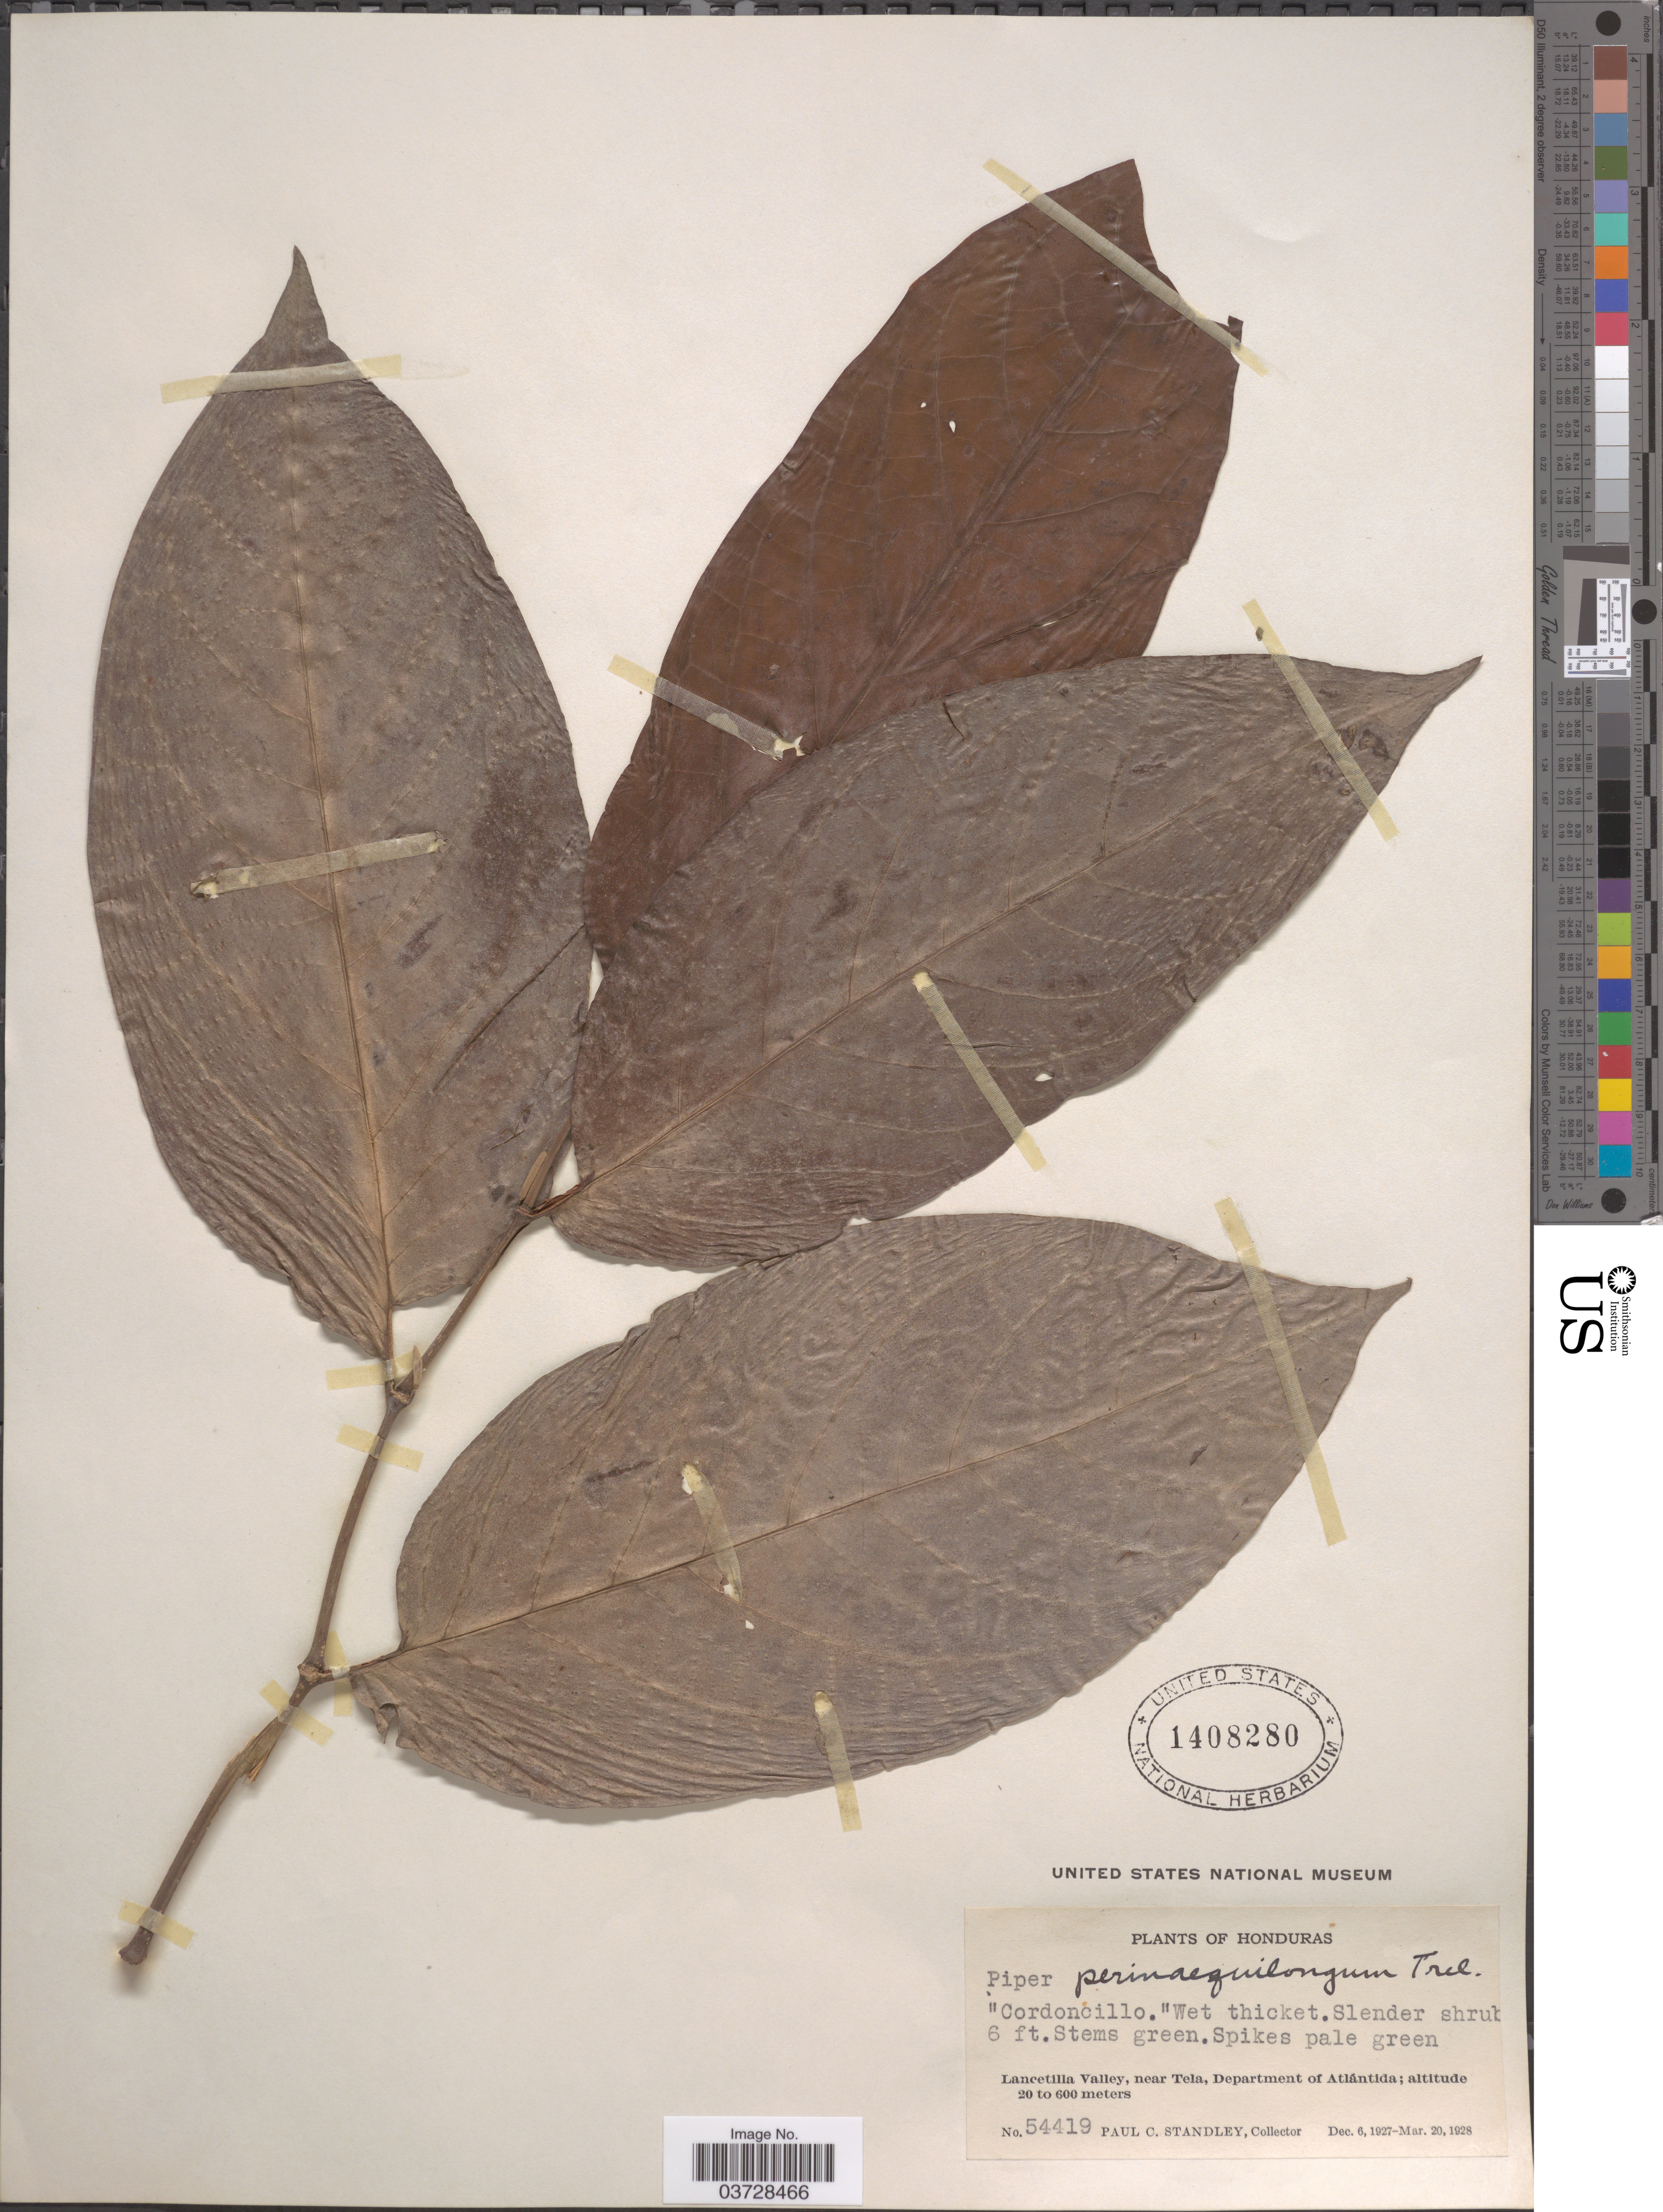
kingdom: Plantae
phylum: Tracheophyta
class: Magnoliopsida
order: Piperales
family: Piperaceae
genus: Piper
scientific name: Piper perinaequilongum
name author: Trel.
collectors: P. C. Standley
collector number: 54419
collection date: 1927-12-06/1928-03-20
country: Honduras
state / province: Atlantida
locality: Lancetilla Valley, near Tela, Department of Atlántida.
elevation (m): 20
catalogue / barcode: US 1408280